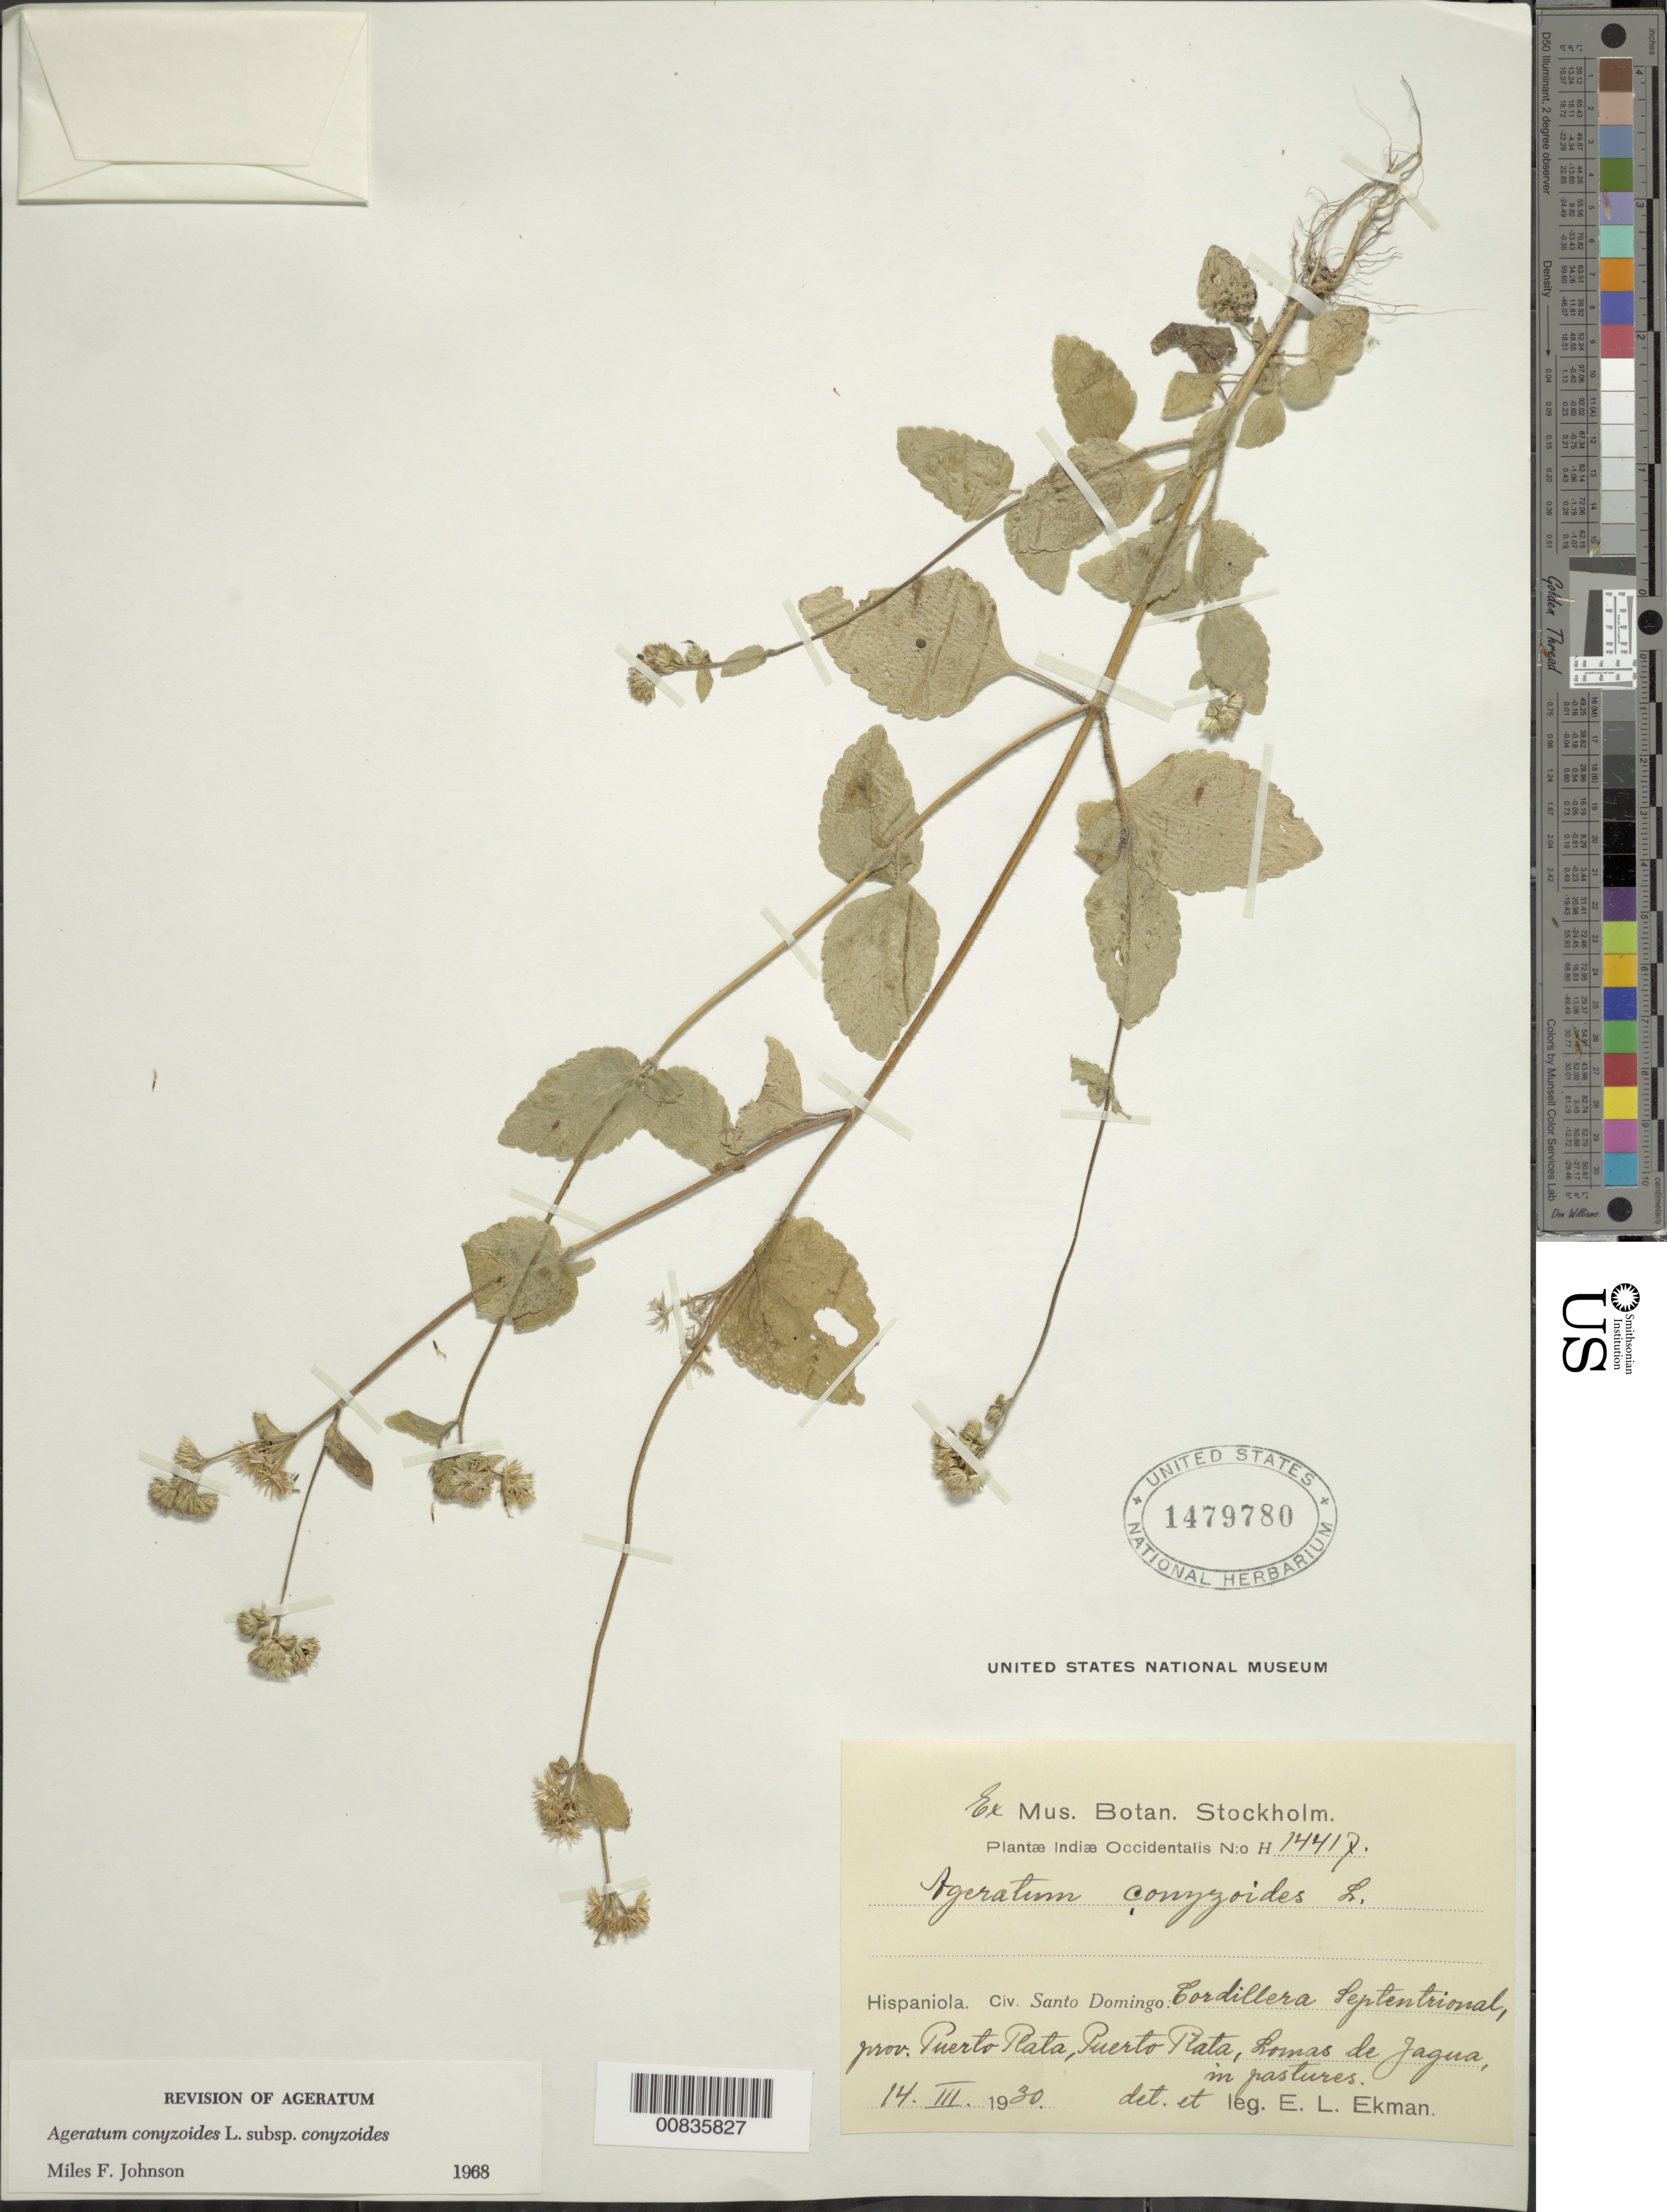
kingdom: Plantae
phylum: Tracheophyta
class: Magnoliopsida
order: Asterales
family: Asteraceae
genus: Ageratum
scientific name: Ageratum conyzoides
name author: L.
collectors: E. L. Ekman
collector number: H 14417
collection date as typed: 14 Jan 1928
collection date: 1928-01-14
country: Dominican Republic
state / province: Puerto Plata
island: Hispaniola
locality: Cordillera Septentrional, Puerto Plata, Lomas de Jagua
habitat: In pastures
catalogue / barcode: US 1479780